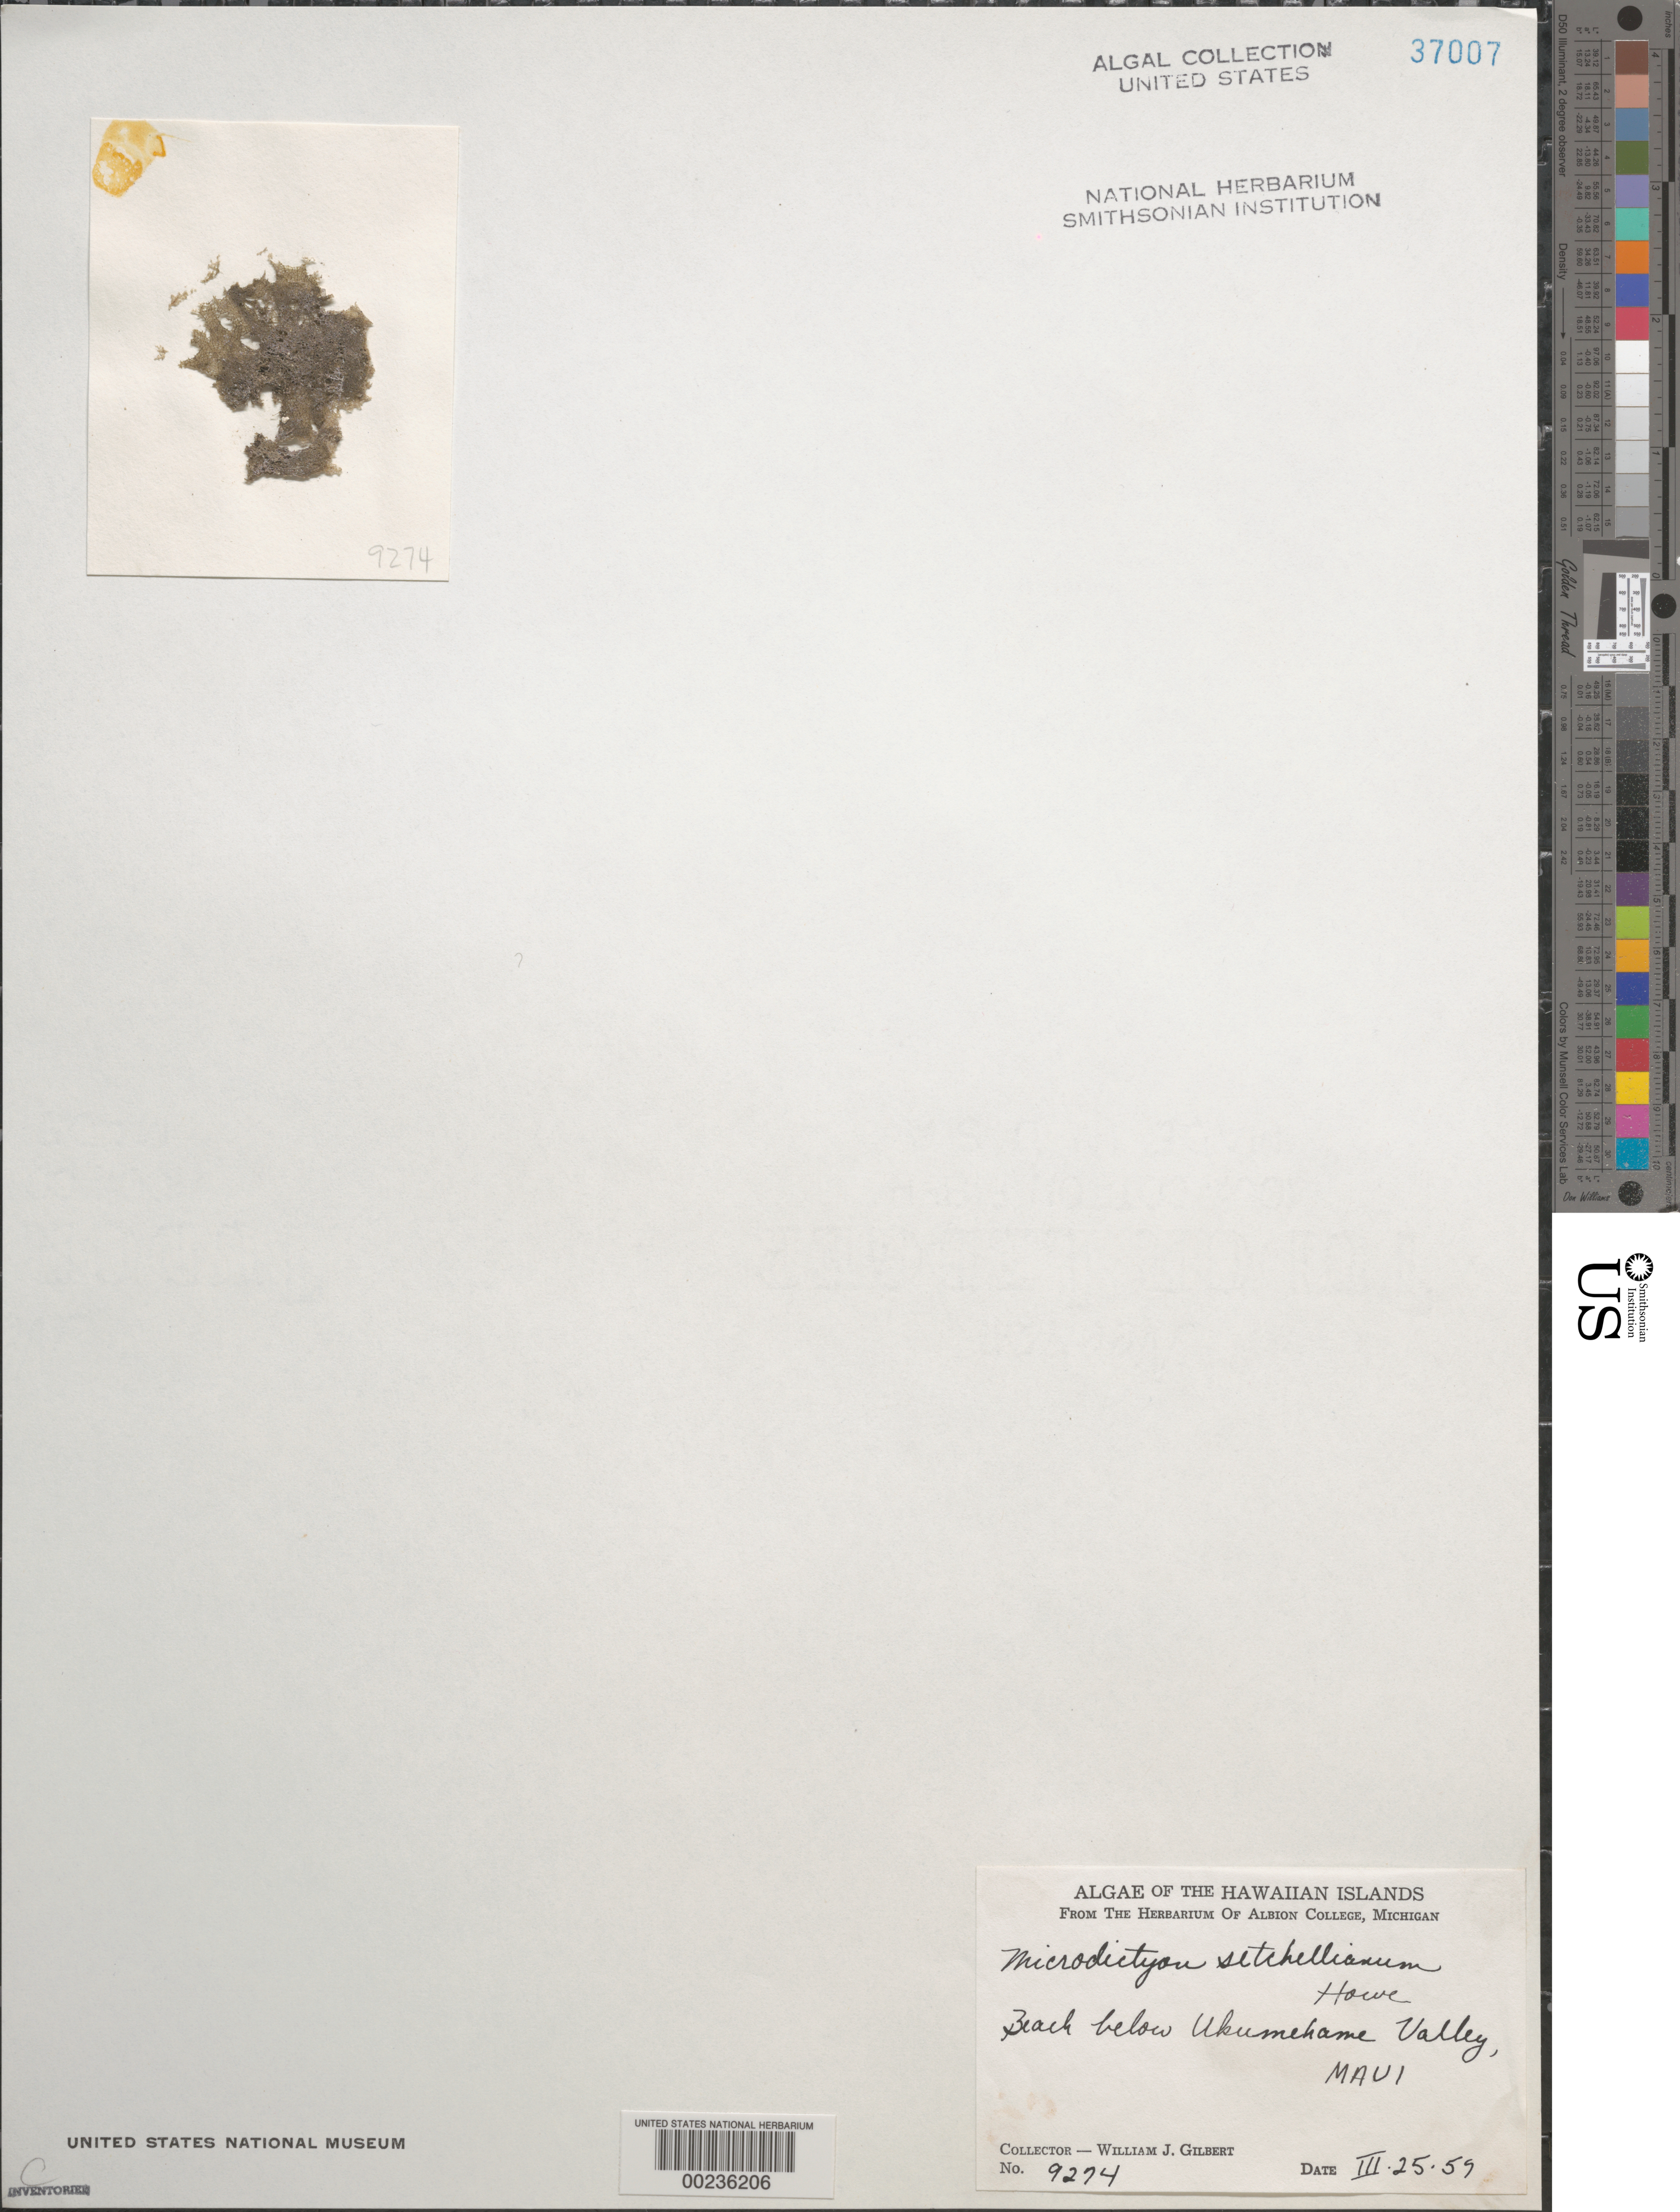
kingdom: Plantae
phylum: Chlorophyta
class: Ulvophyceae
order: Cladophorales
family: Anadyomenaceae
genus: Microdictyon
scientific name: Microdictyon setchellianum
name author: M. Howe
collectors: W. J. Gilbert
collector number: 9274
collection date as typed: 25 Mar 1959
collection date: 1959-03-25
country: United States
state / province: Hawaii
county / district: Maui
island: Maui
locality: Near Ukumehame Valley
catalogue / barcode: US 37007